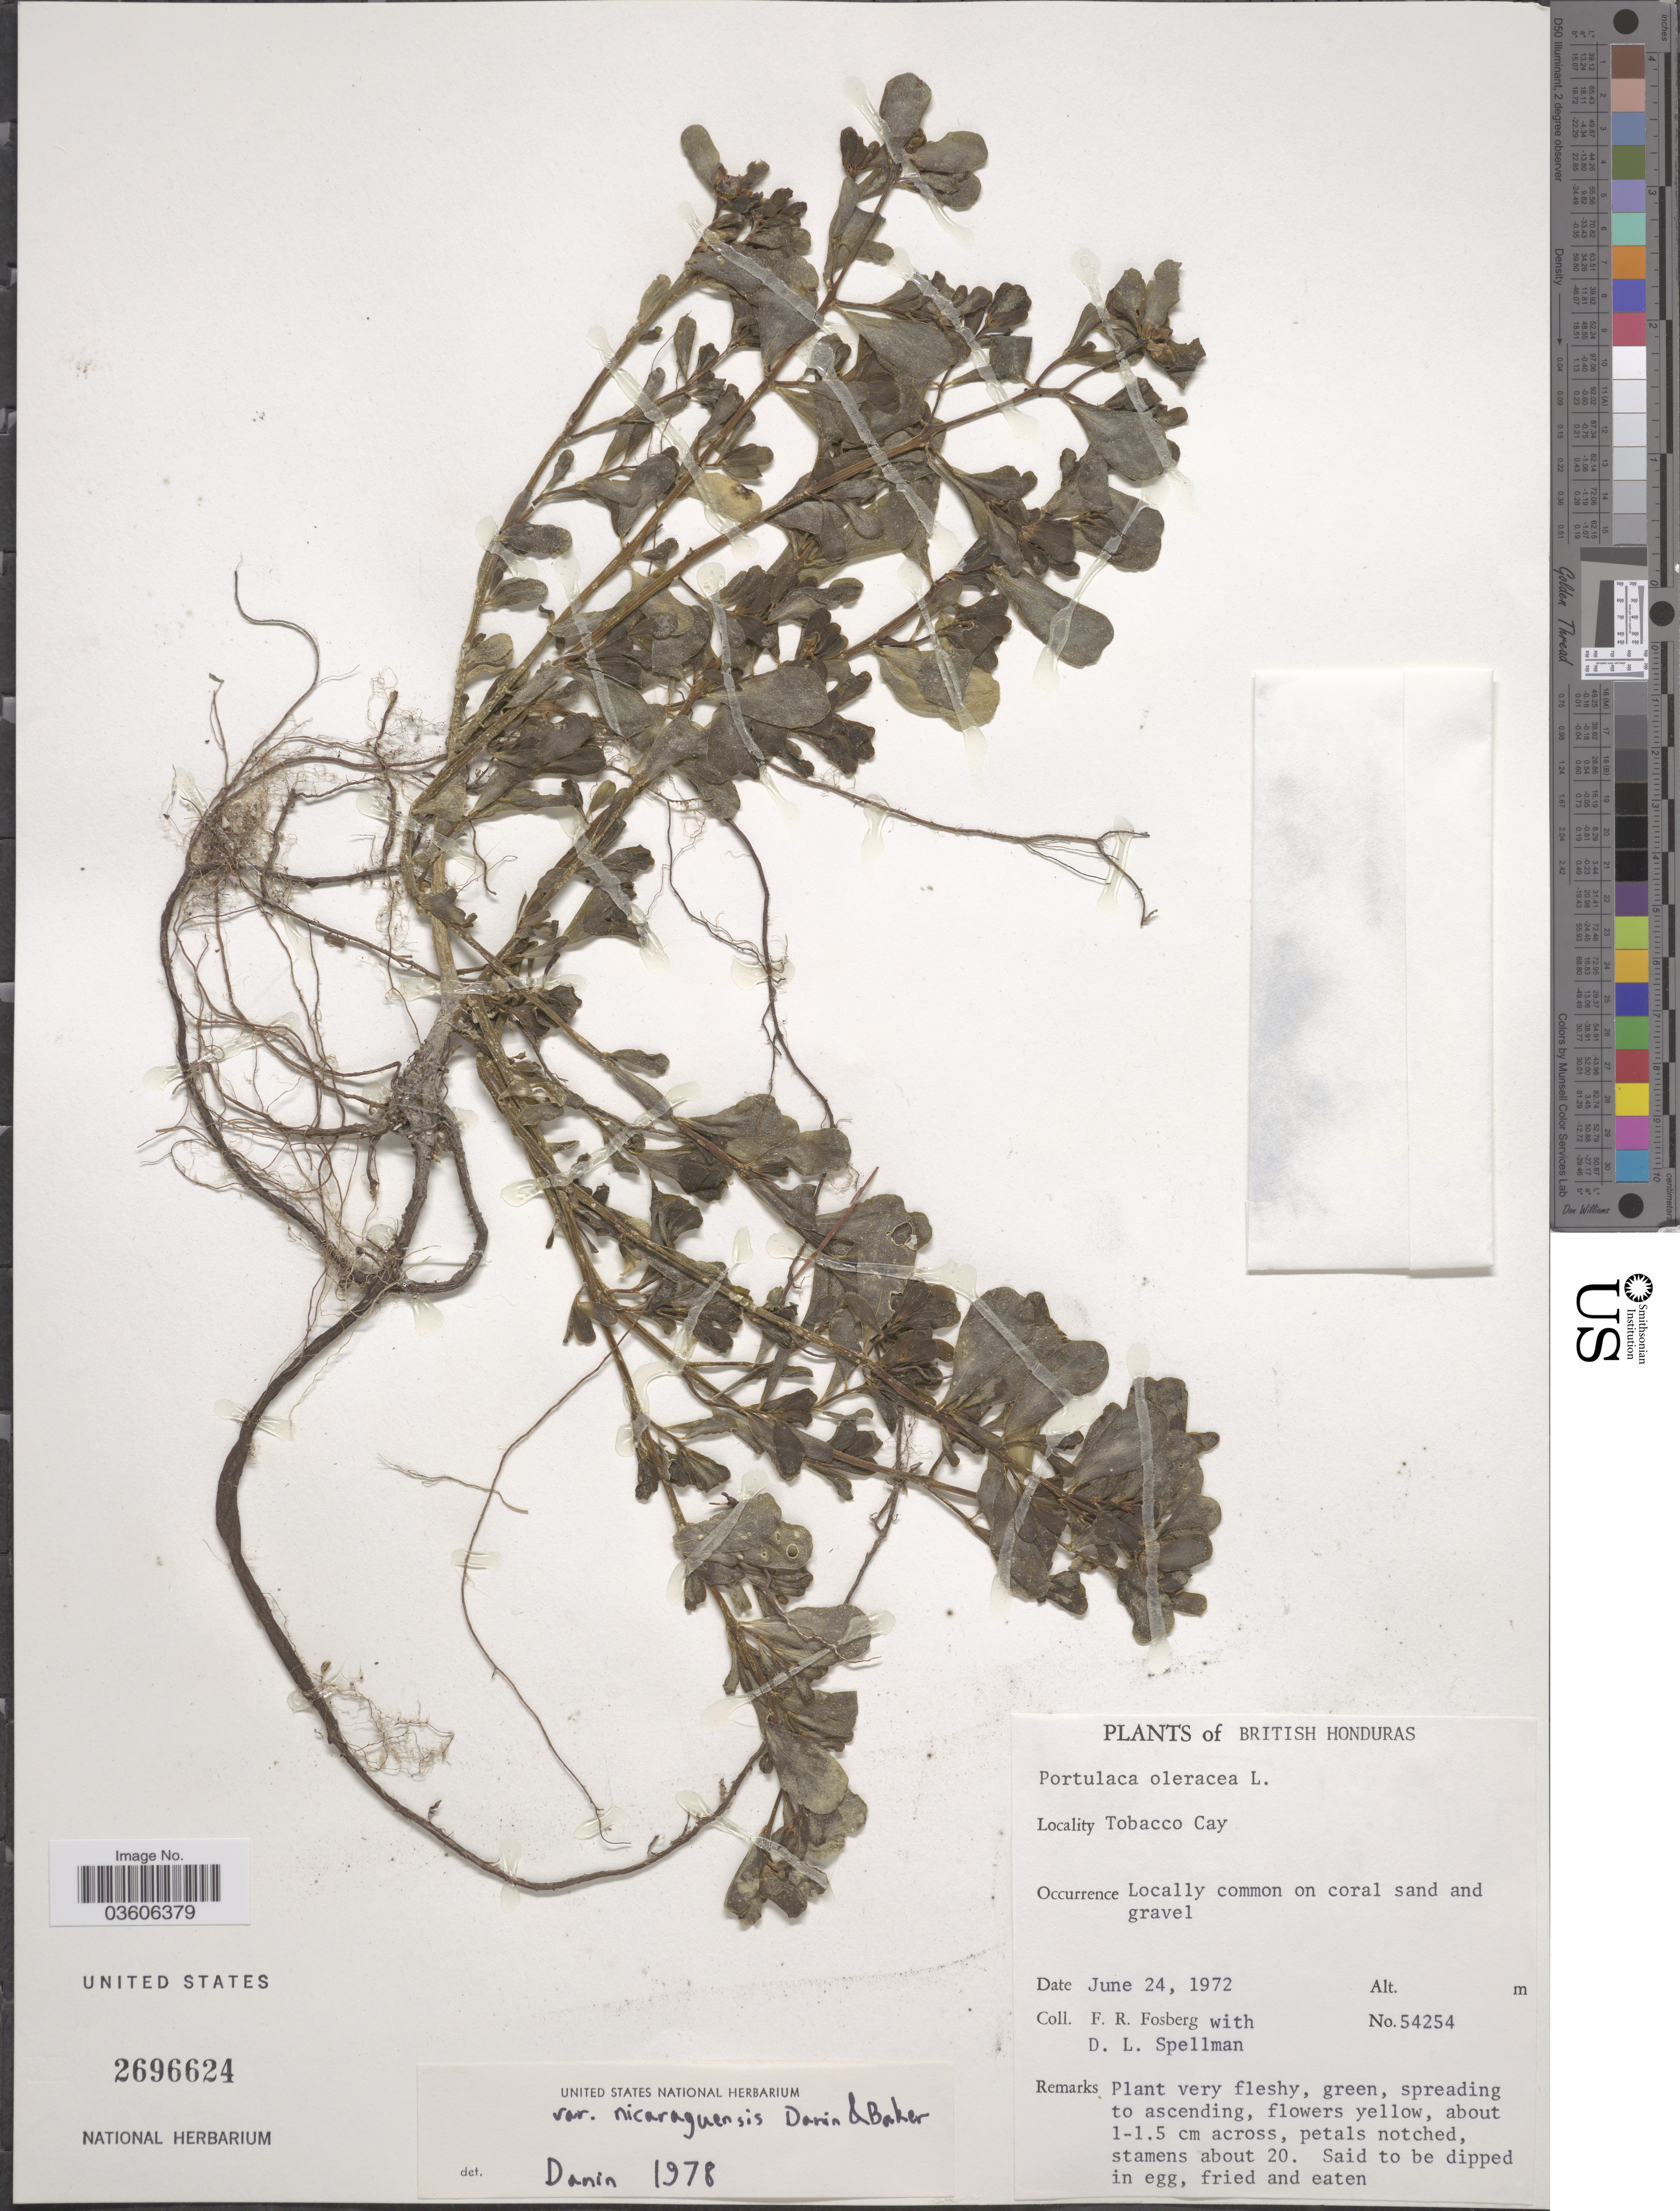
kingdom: Plantae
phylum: Tracheophyta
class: Magnoliopsida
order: Caryophyllales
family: Portulacaceae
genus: Portulaca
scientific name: Portulaca oleracea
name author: L.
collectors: F. R. Fosberg & D. L. Spellman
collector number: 54254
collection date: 1972-06-24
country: Belize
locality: British Honduras. Tobacco Cay.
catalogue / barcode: US 2696624